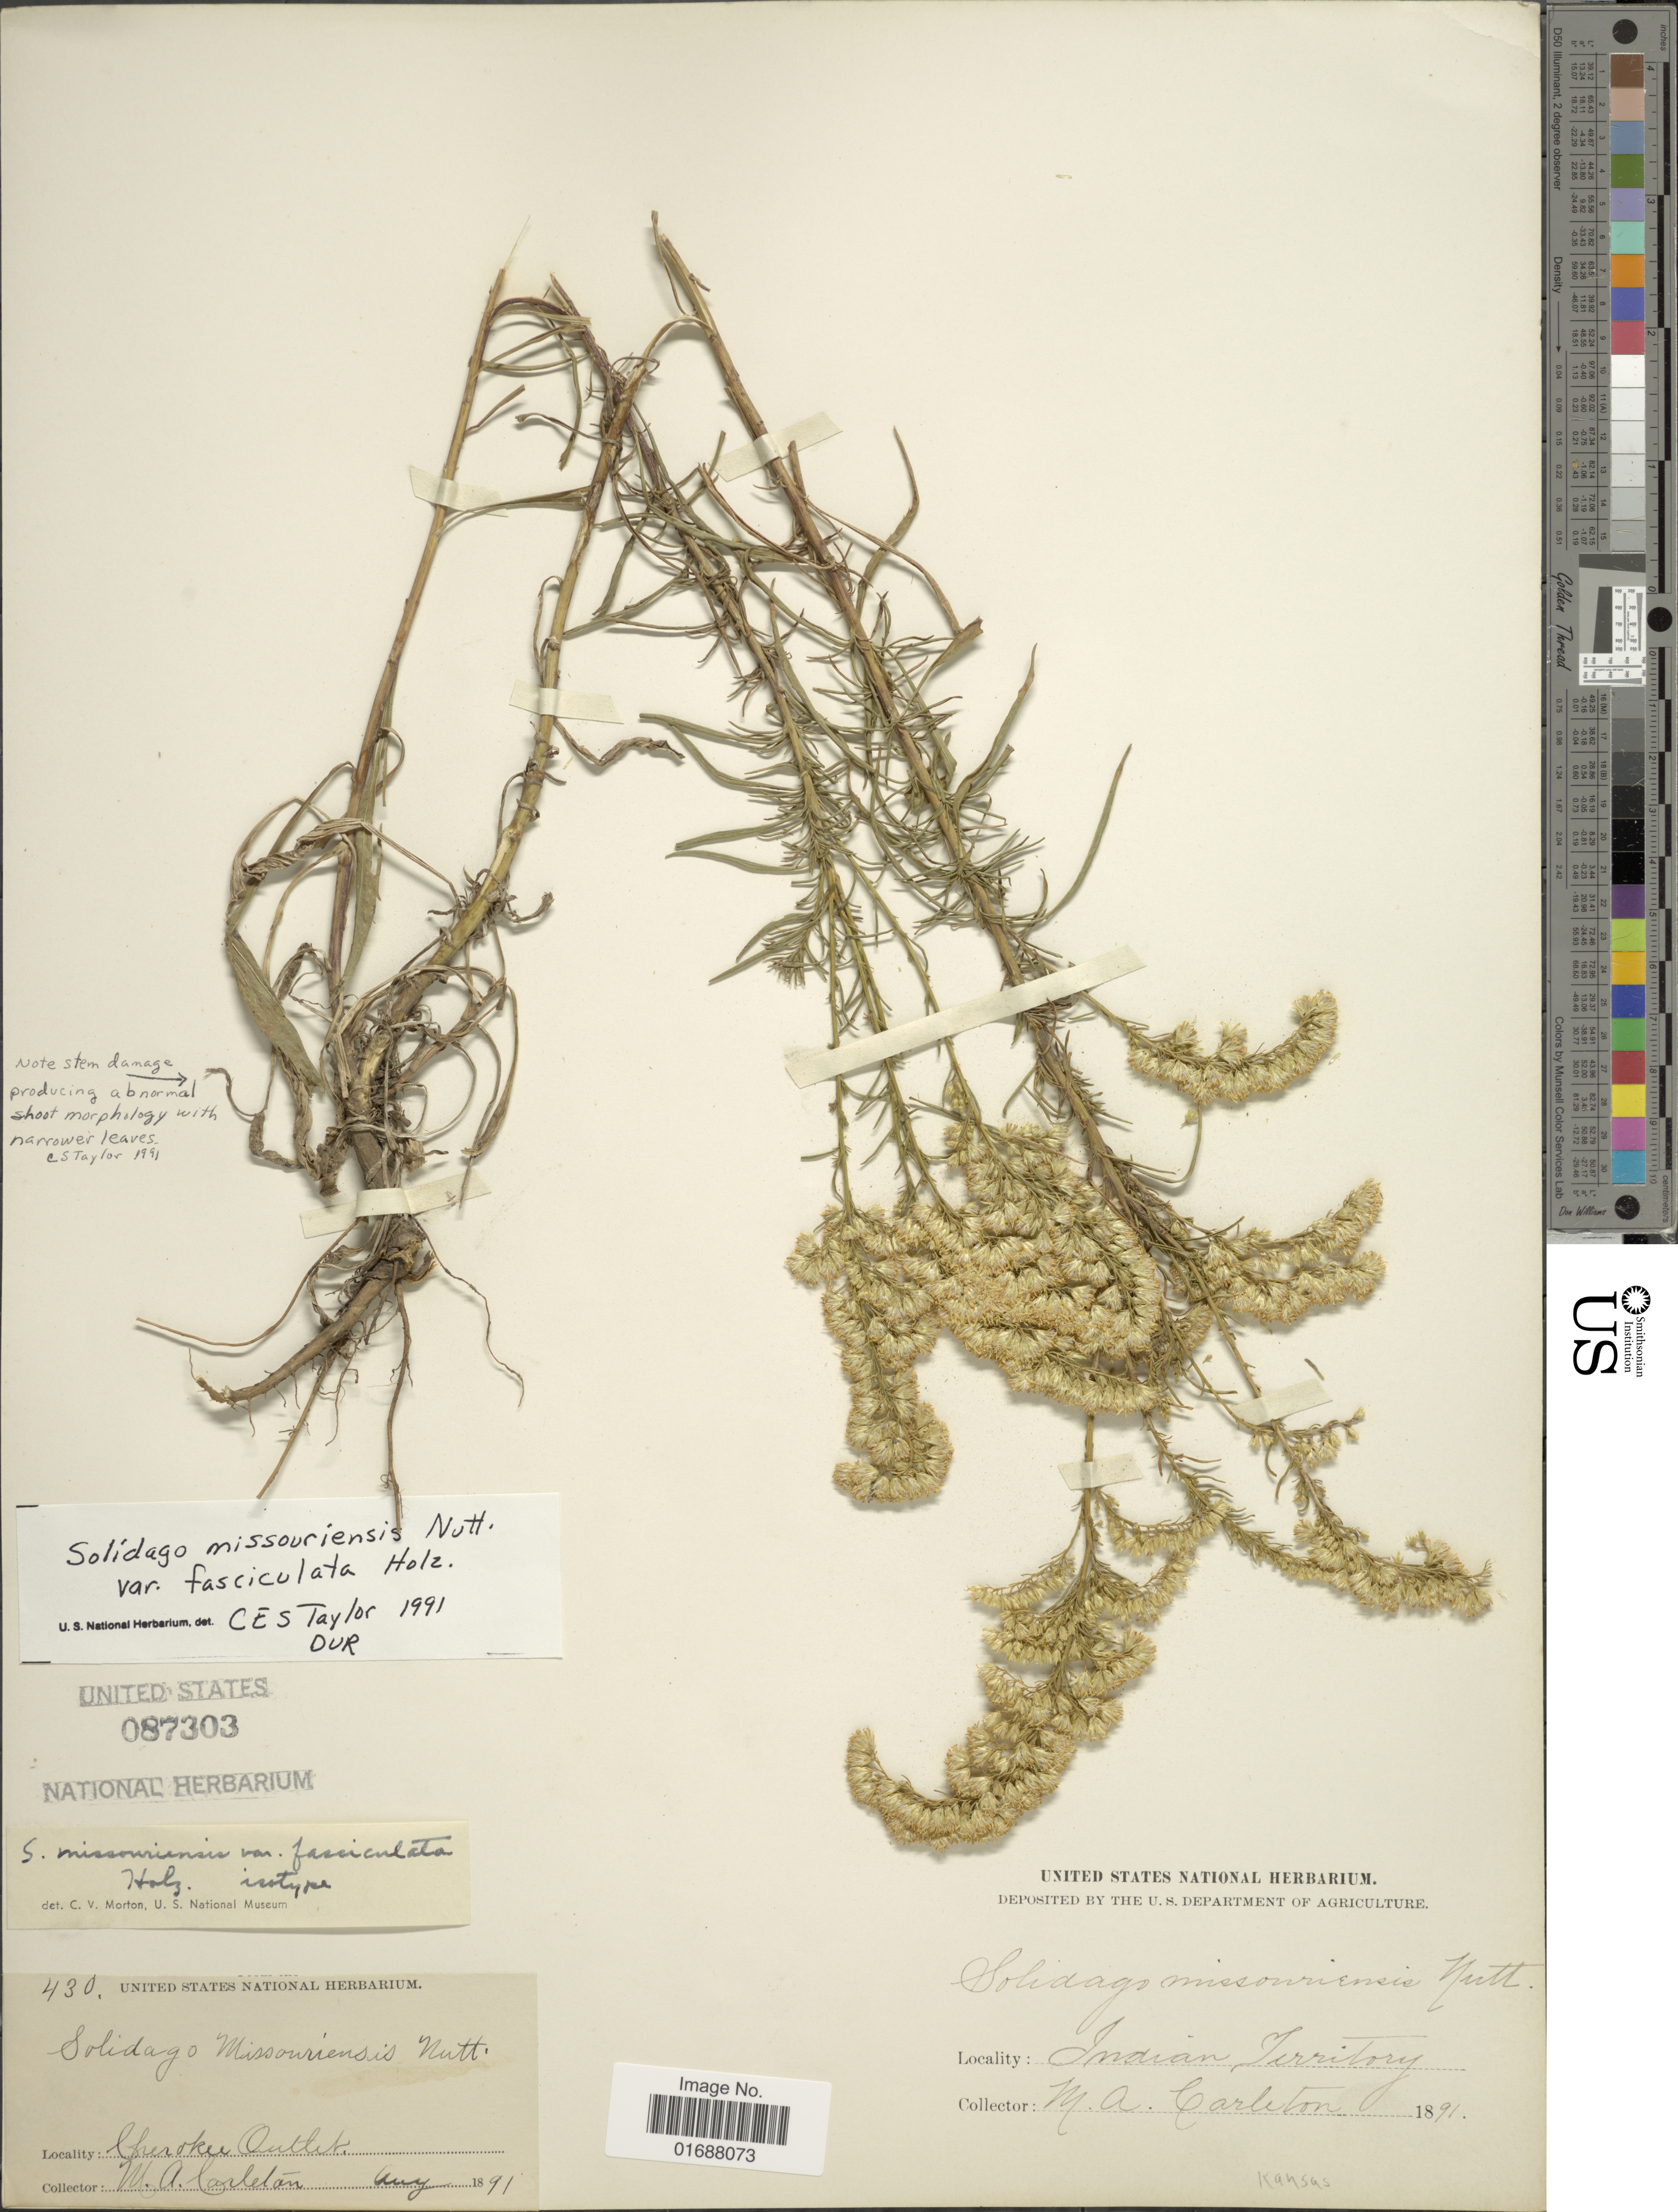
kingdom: Plantae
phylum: Tracheophyta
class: Magnoliopsida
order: Asterales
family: Asteraceae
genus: Solidago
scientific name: Solidago missouriensis var. fasciculata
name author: Holz.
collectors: M. A. Carleton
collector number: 430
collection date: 1891-08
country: United States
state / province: Oklahoma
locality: Indian Territory, Cherokee Outlet.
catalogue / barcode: US 87303